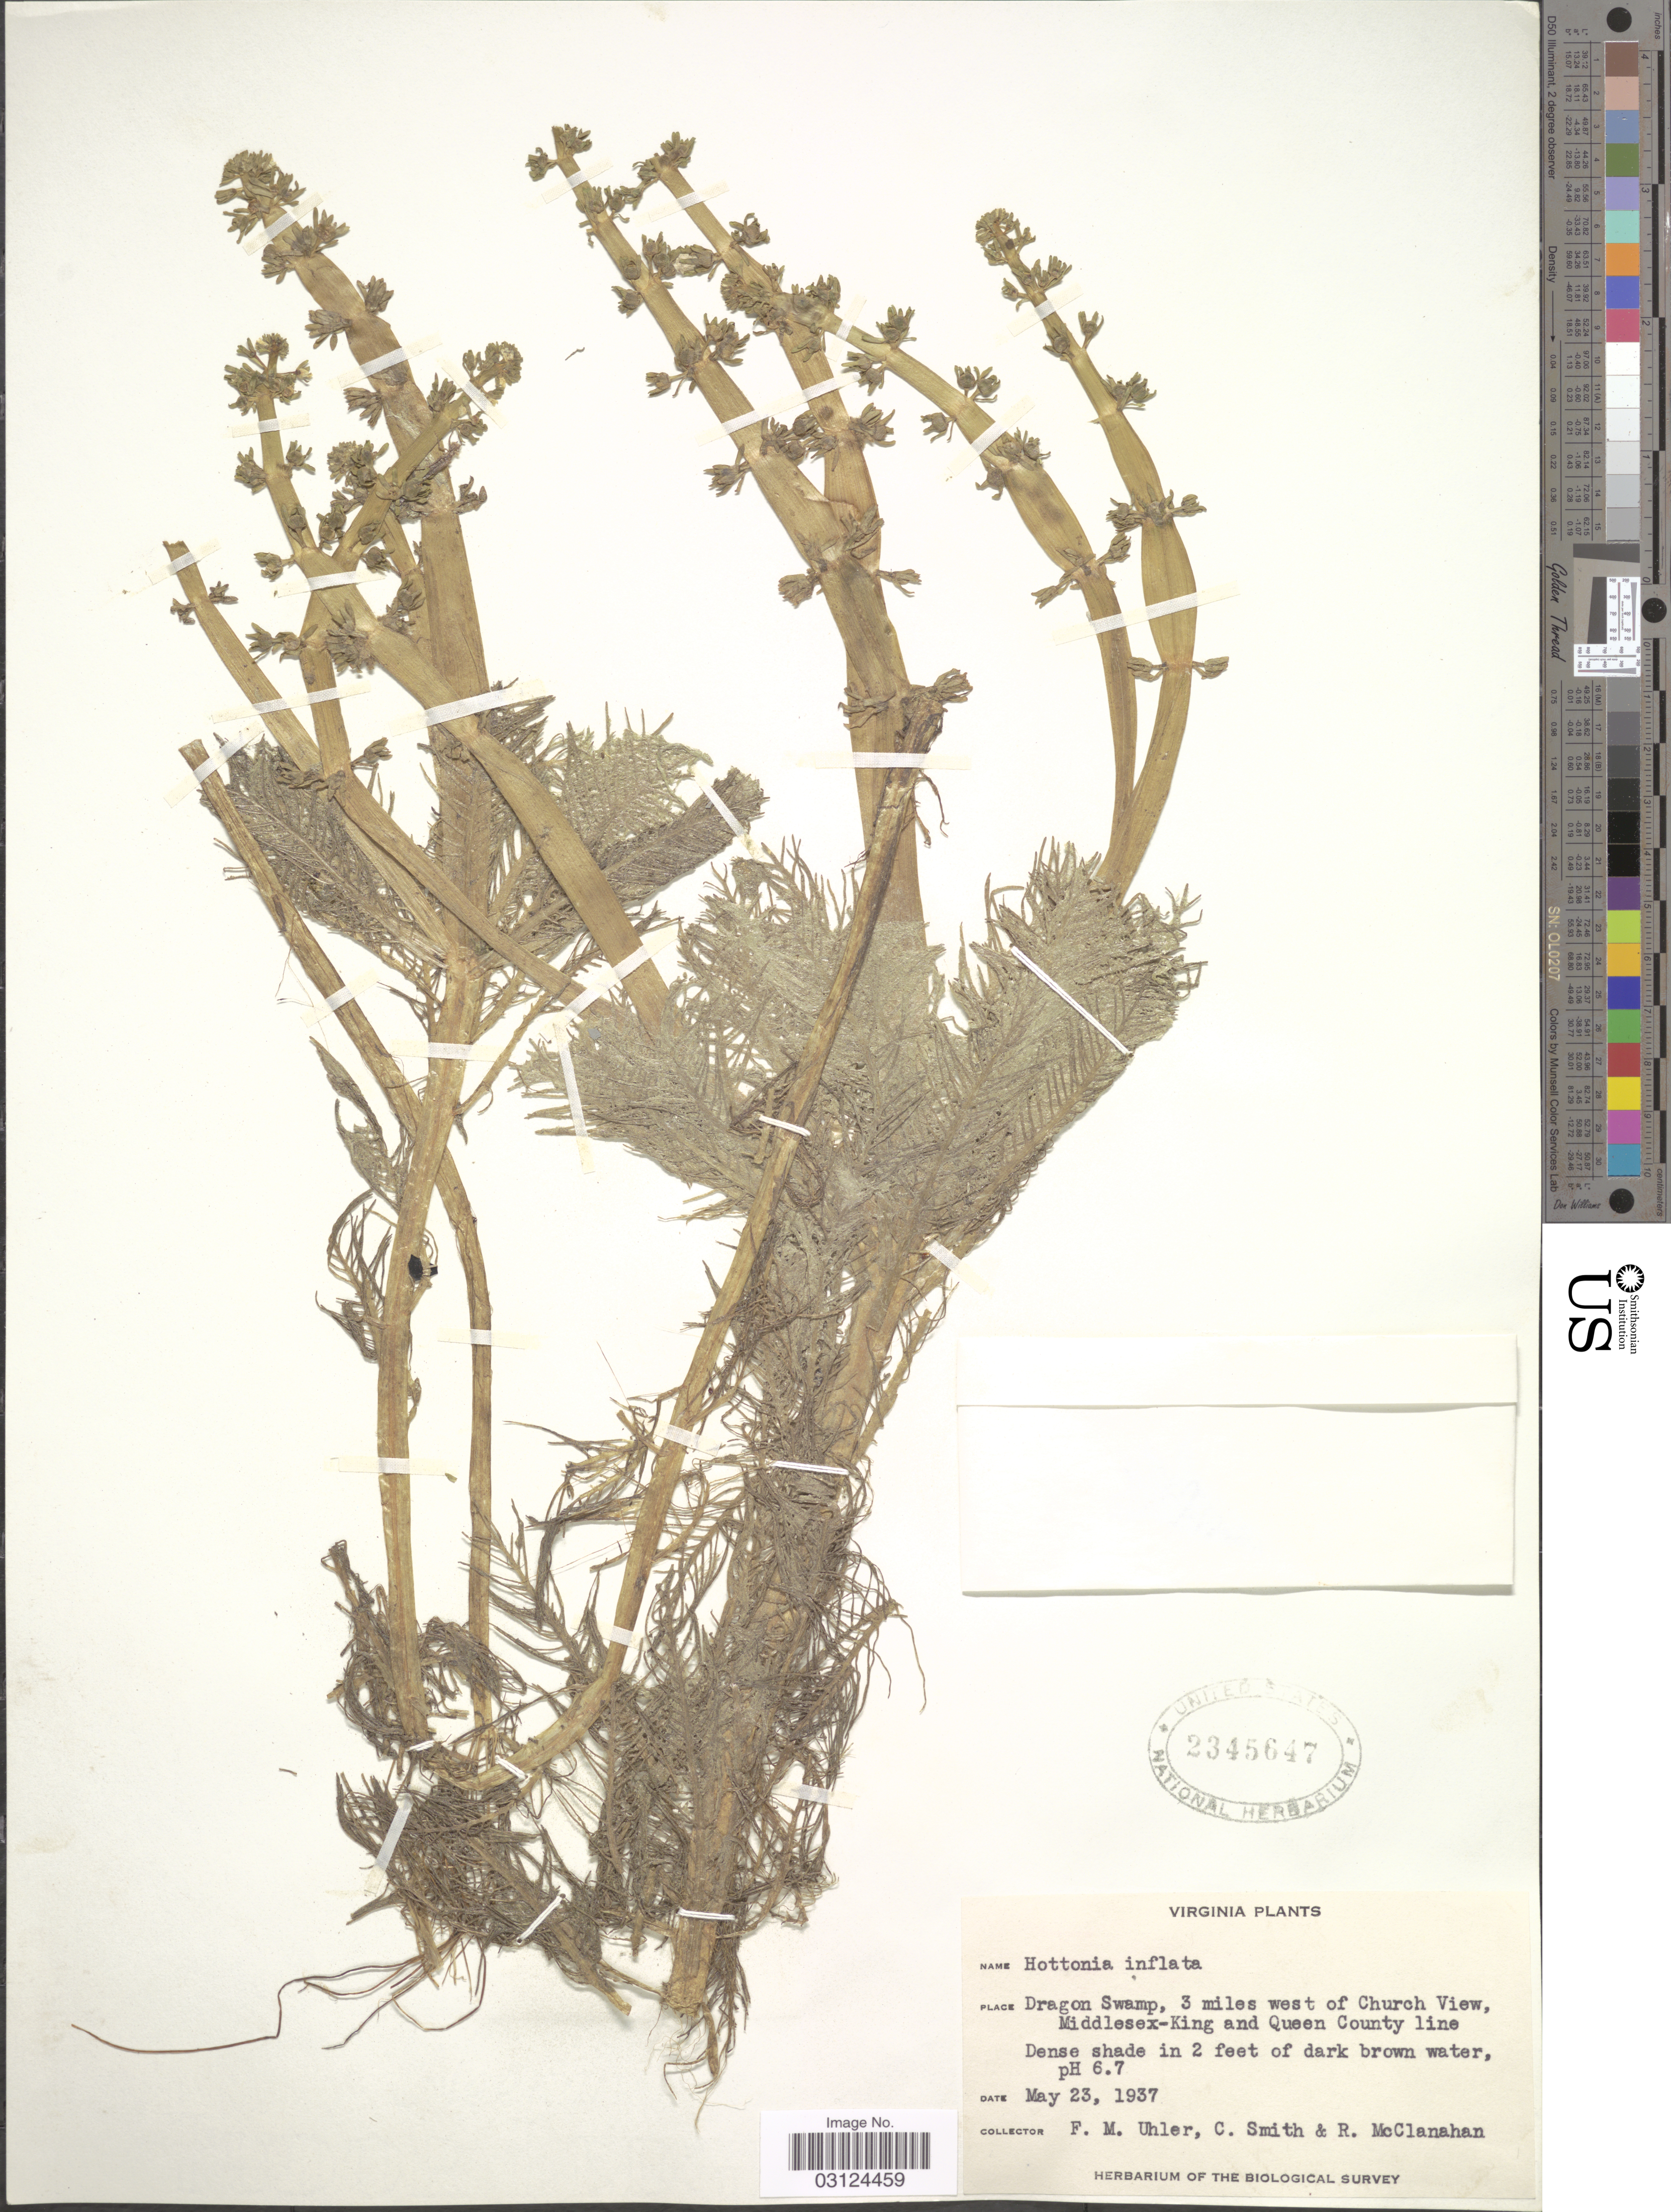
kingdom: Plantae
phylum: Tracheophyta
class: Magnoliopsida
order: Ericales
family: Primulaceae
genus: Hottonia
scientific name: Hottonia inflata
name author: Elliott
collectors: F. M. Uhler, C. Smith & R. McClanahan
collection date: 1937-05-23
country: United States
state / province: Virginia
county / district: King and Queen / Middlesex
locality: Dragon Swamp, 3 miles west of Church View, Middlesex-King and Queen County line.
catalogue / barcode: US 2345647